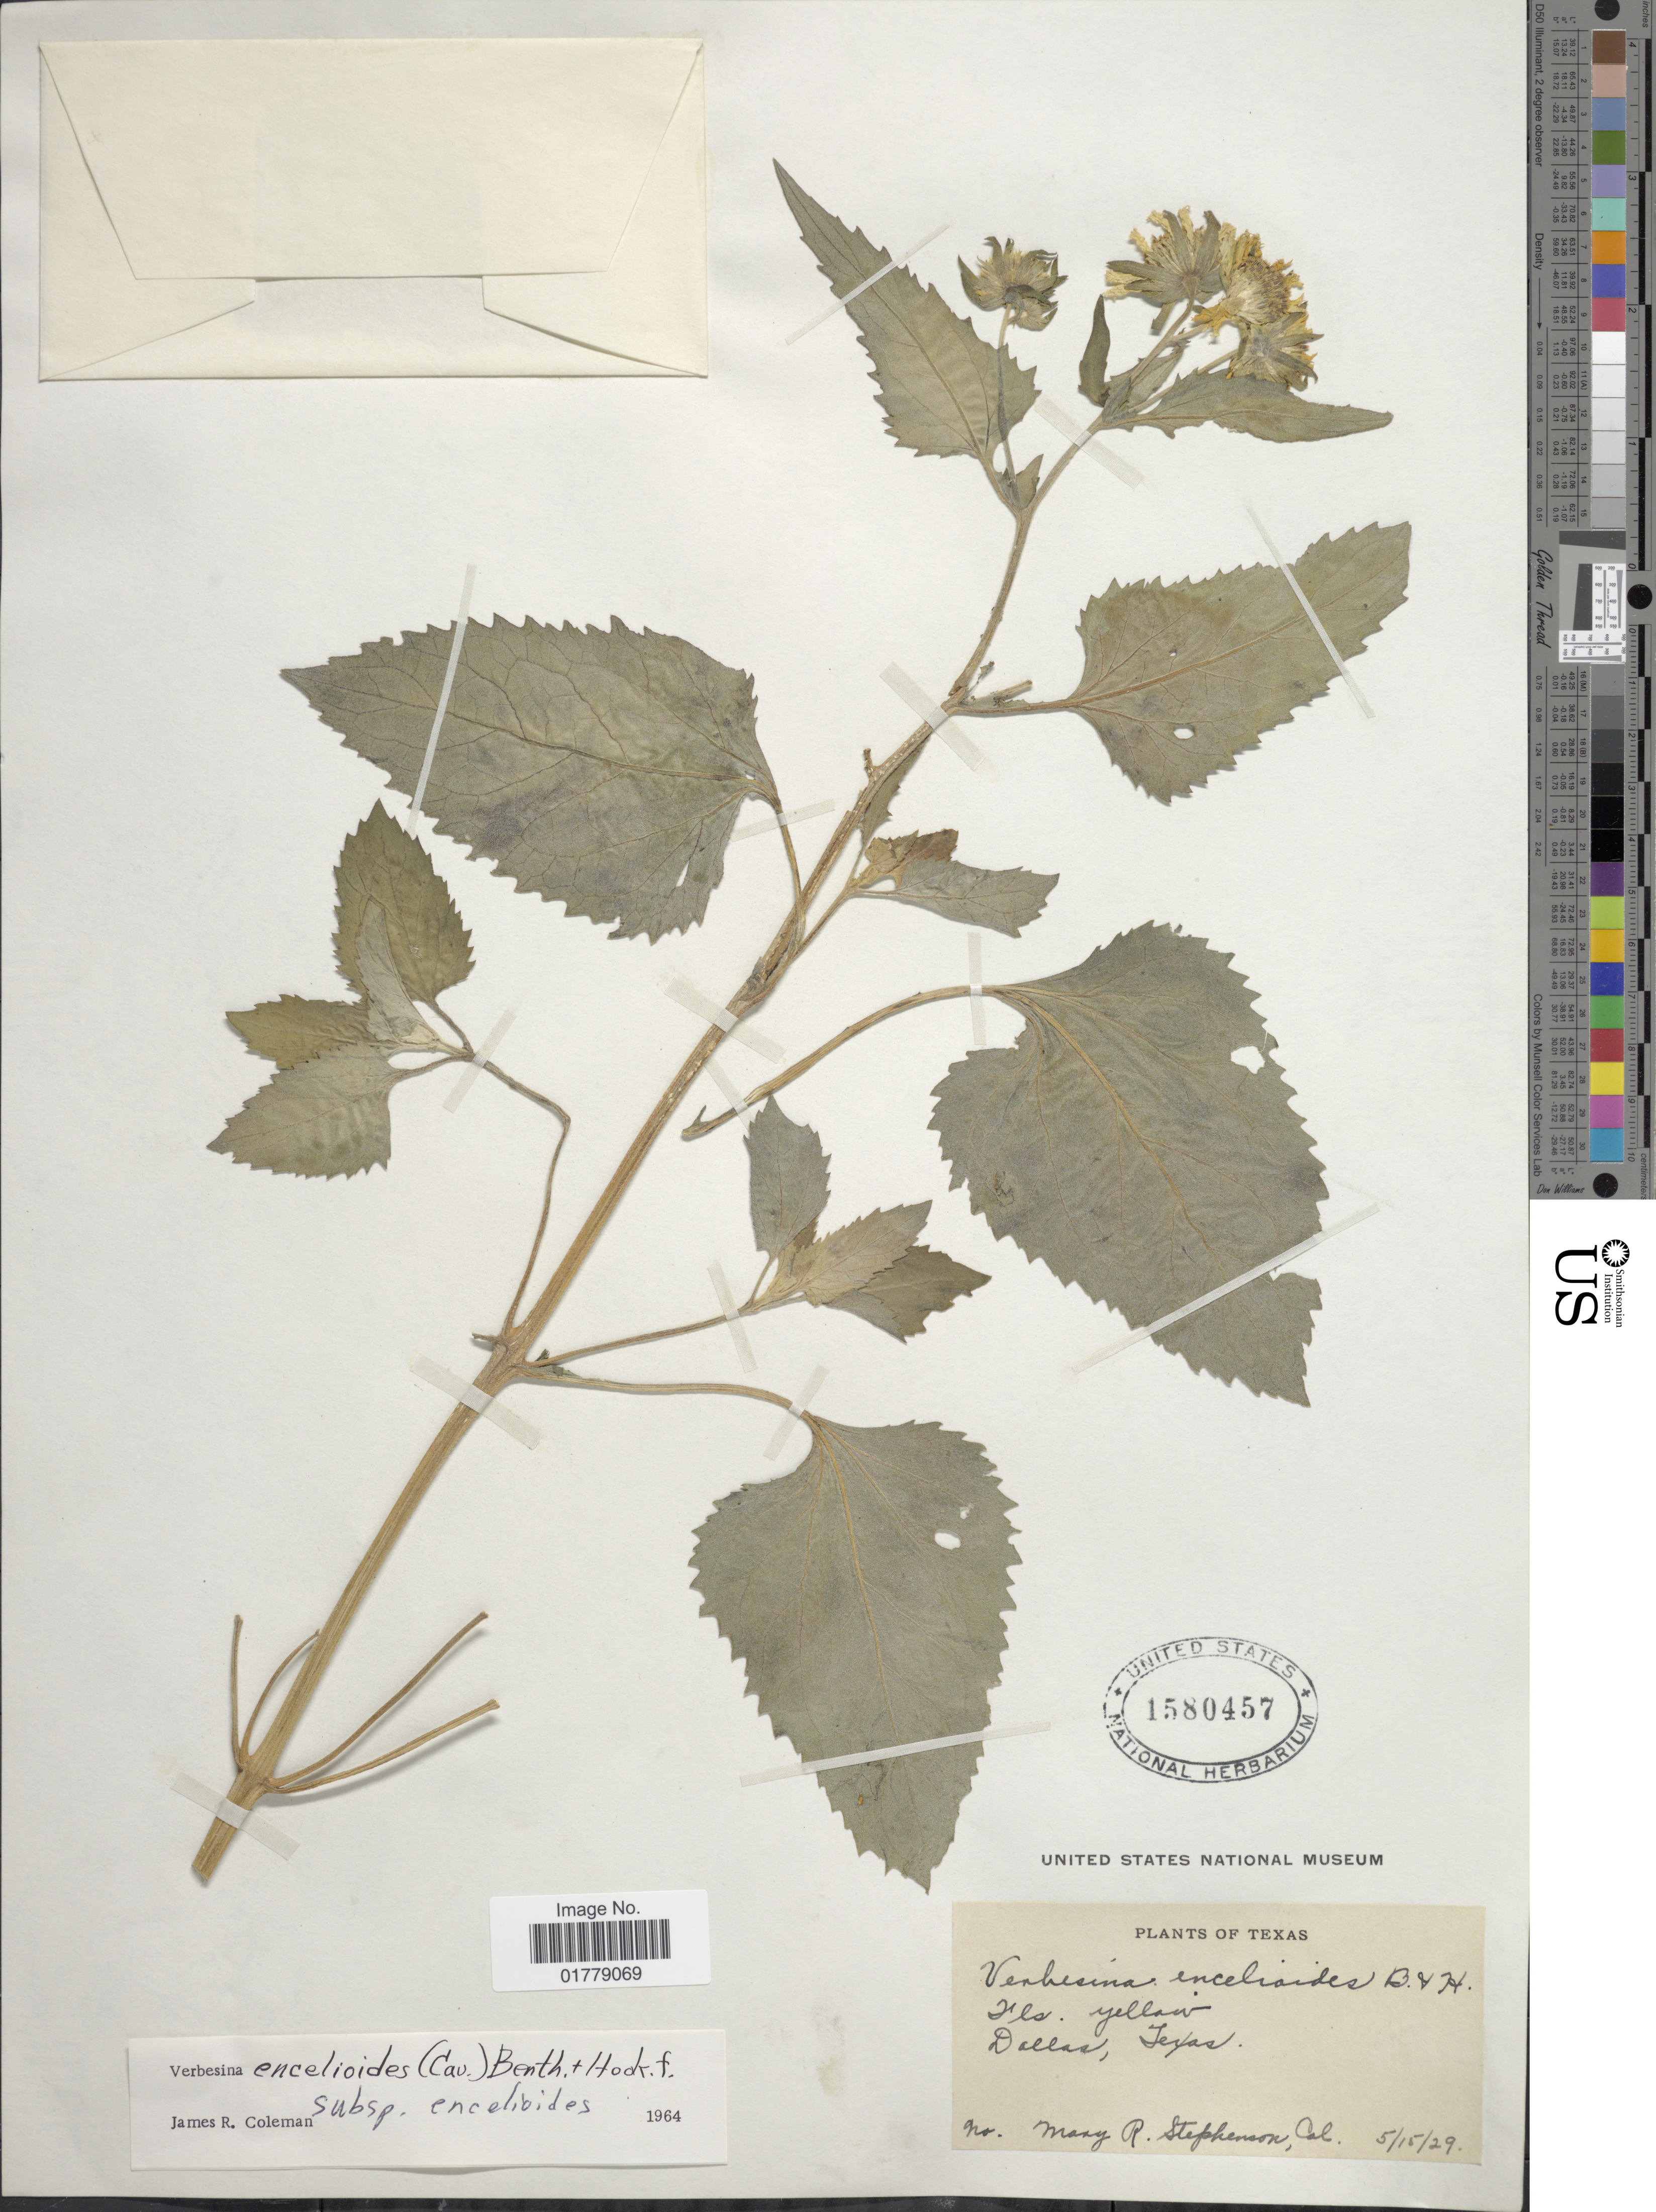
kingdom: Plantae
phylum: Tracheophyta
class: Magnoliopsida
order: Asterales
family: Asteraceae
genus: Verbesina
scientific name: Verbesina encelioides subsp. encelioides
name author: (Cav.) Benth. & Hook.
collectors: M. Stephenson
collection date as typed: Transcribed d/m/y: 15/5/29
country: United States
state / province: Texas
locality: Dallas, Texas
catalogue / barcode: US 1580457